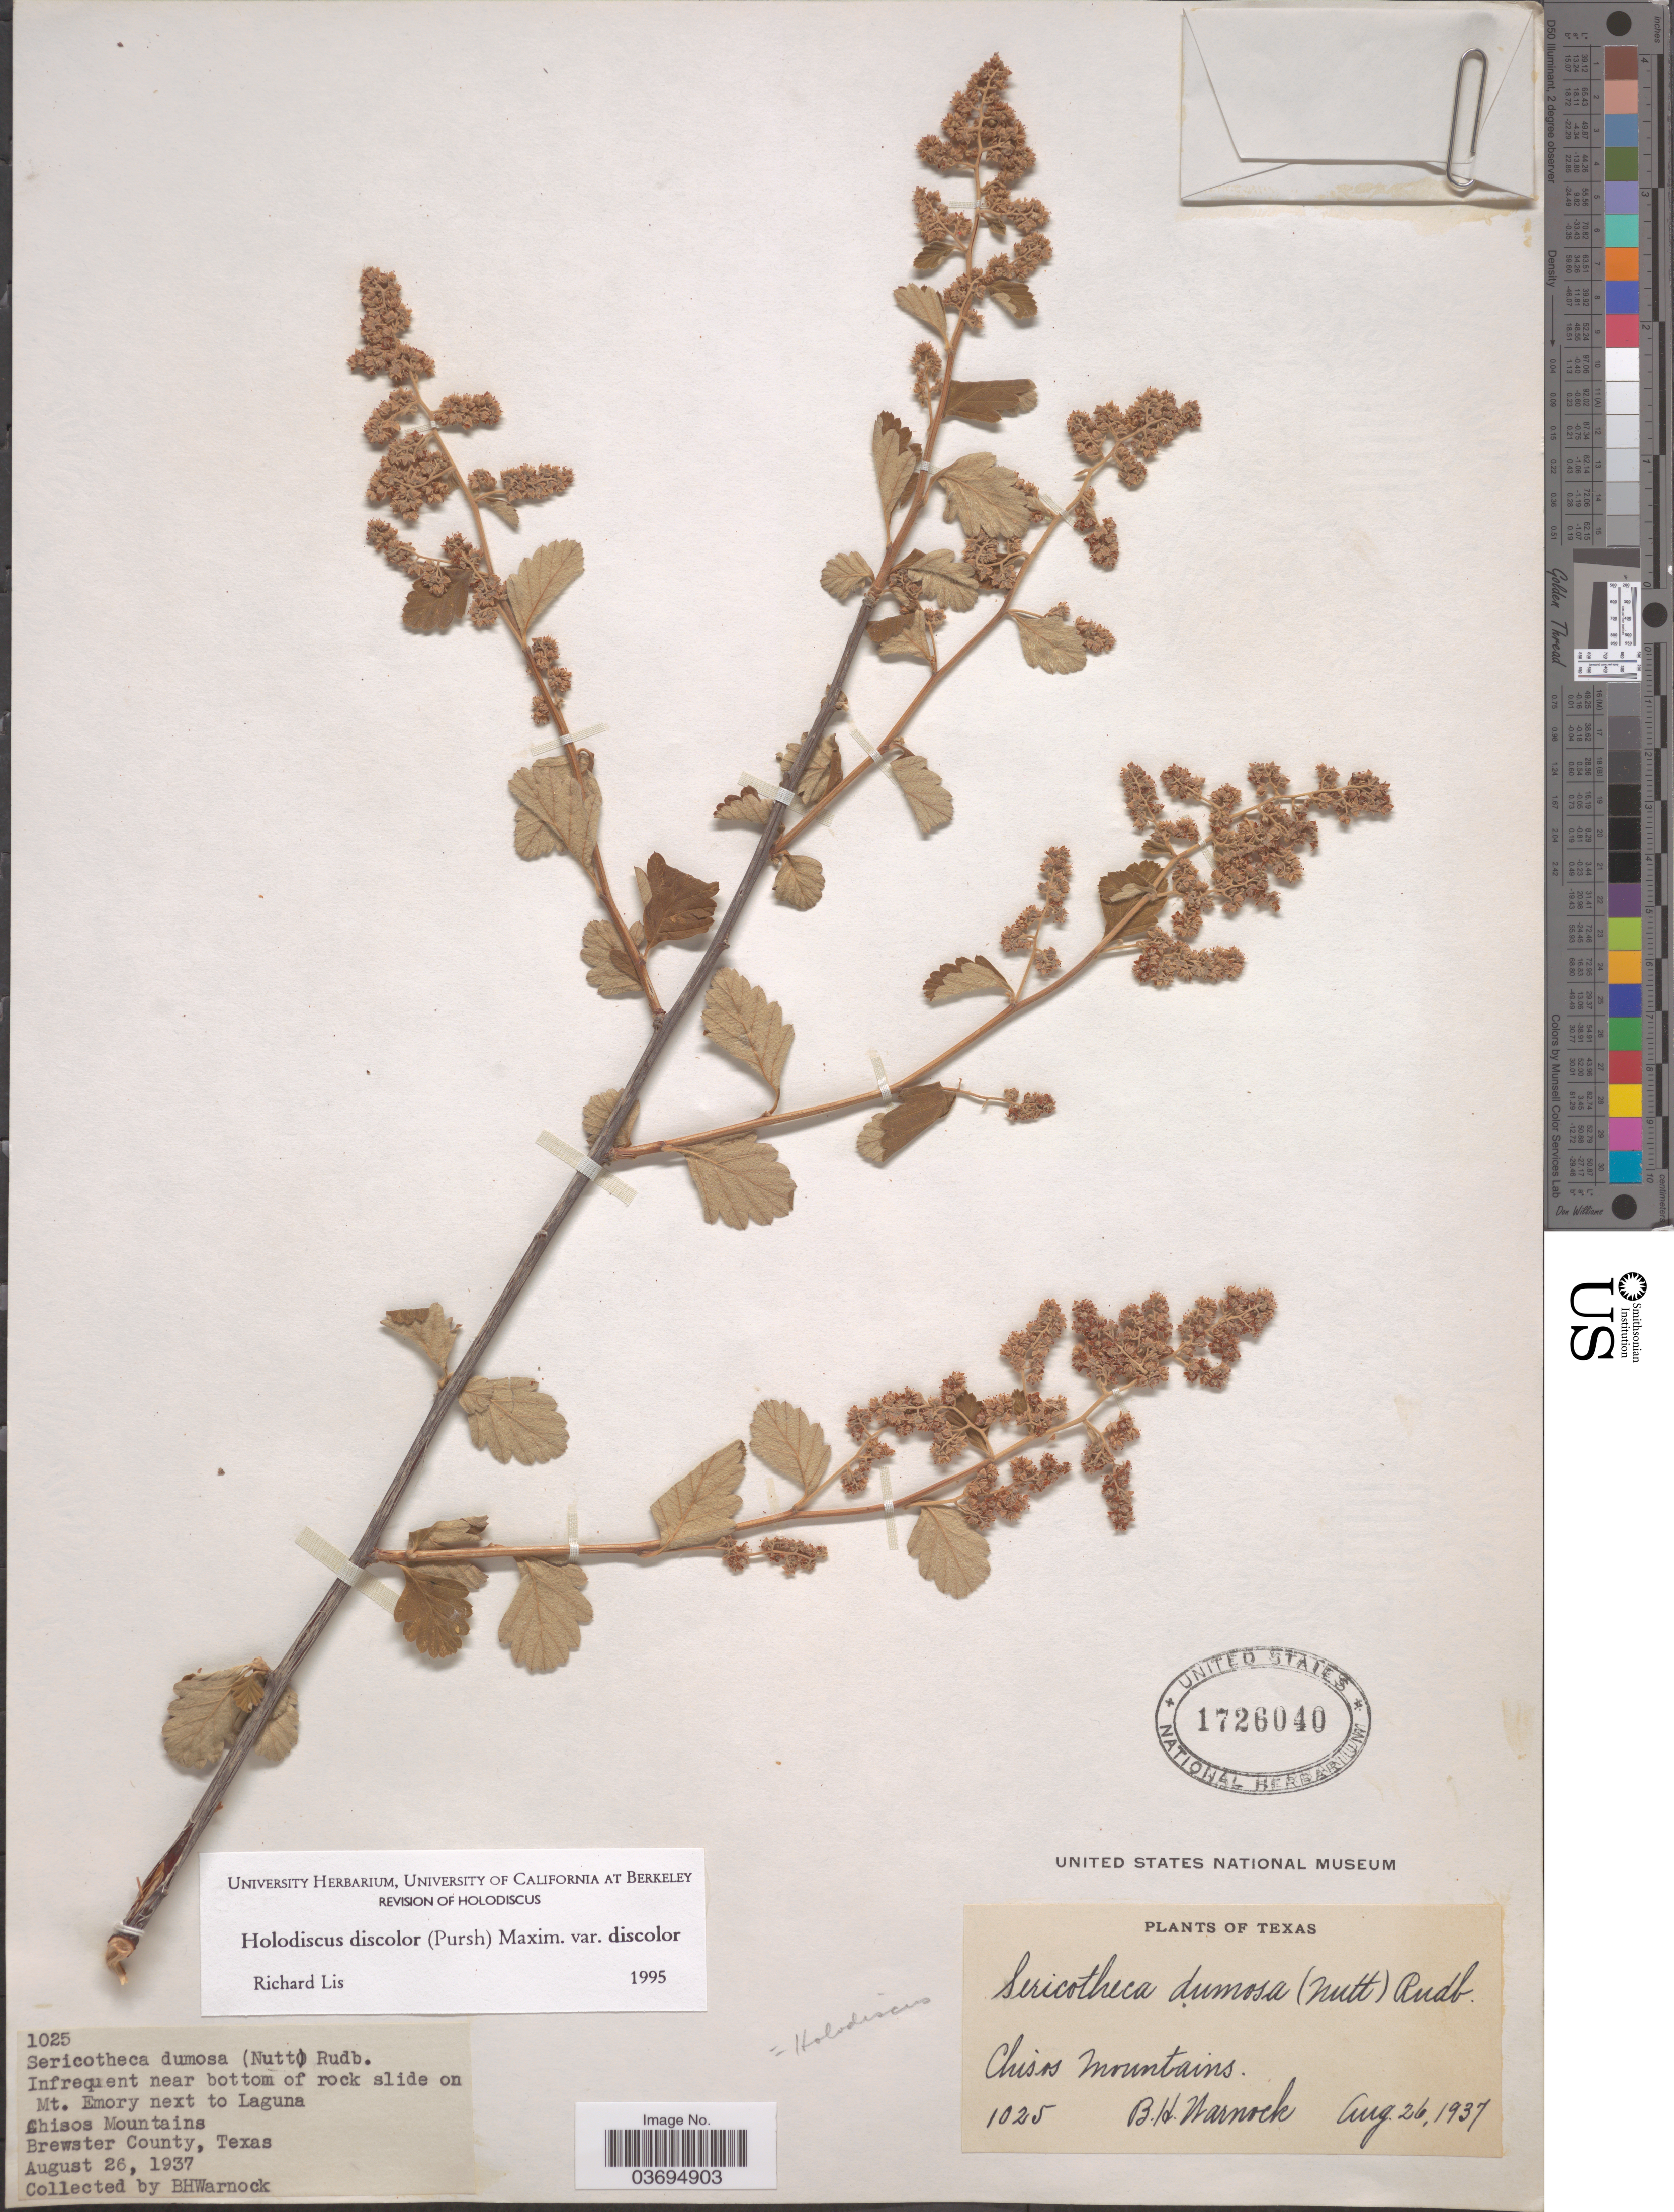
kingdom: Plantae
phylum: Tracheophyta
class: Magnoliopsida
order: Rosales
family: Rosaceae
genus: Holodiscus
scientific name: Holodiscus discolor var. discolor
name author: (Pursh) Maxim.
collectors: B. H. Warnock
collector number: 1025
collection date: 1937-08-26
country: United States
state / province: Texas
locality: On Mt. Emory next to Laguna Chisos Mountains Brewster County.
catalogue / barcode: US 1726040